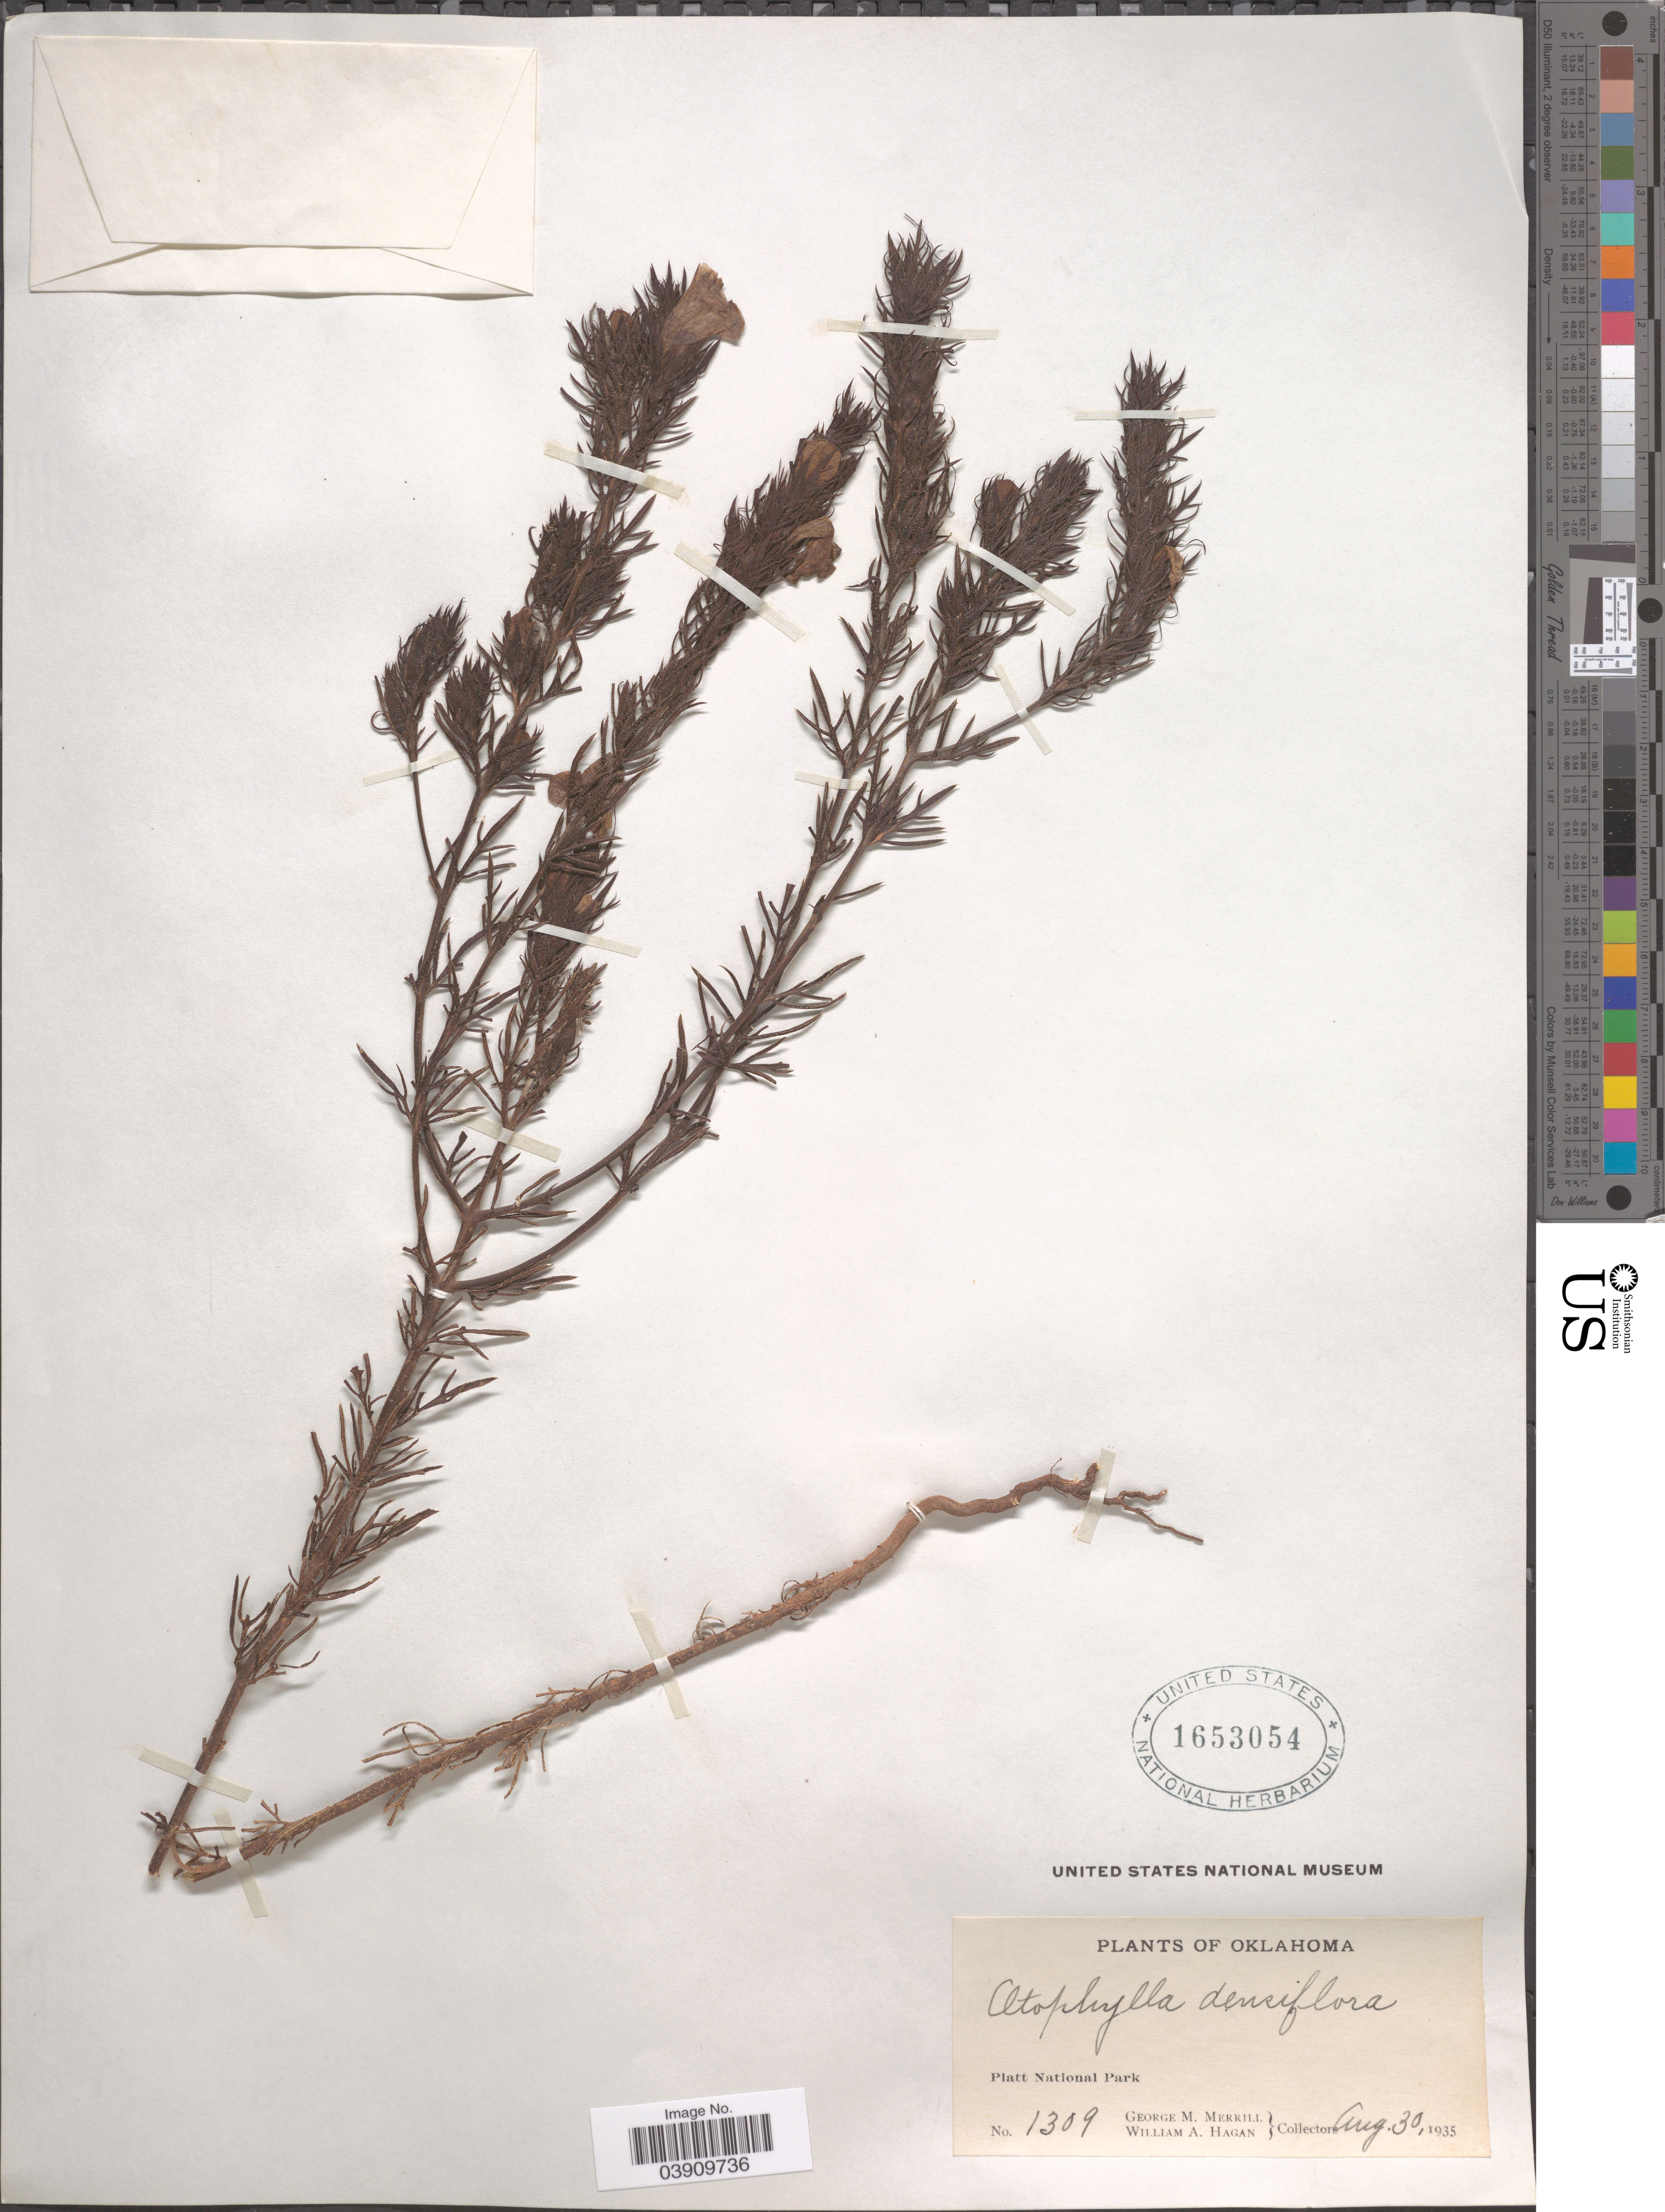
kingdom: Plantae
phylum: Tracheophyta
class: Magnoliopsida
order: Lamiales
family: Orobanchaceae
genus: Tomanthera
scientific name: Tomanthera densiflora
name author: (Benth.) Pennell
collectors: G. M. Merrill & W. Hagan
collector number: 1309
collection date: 1935-08-30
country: United States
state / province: Oklahoma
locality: Platt National Park.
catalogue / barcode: US 1653054